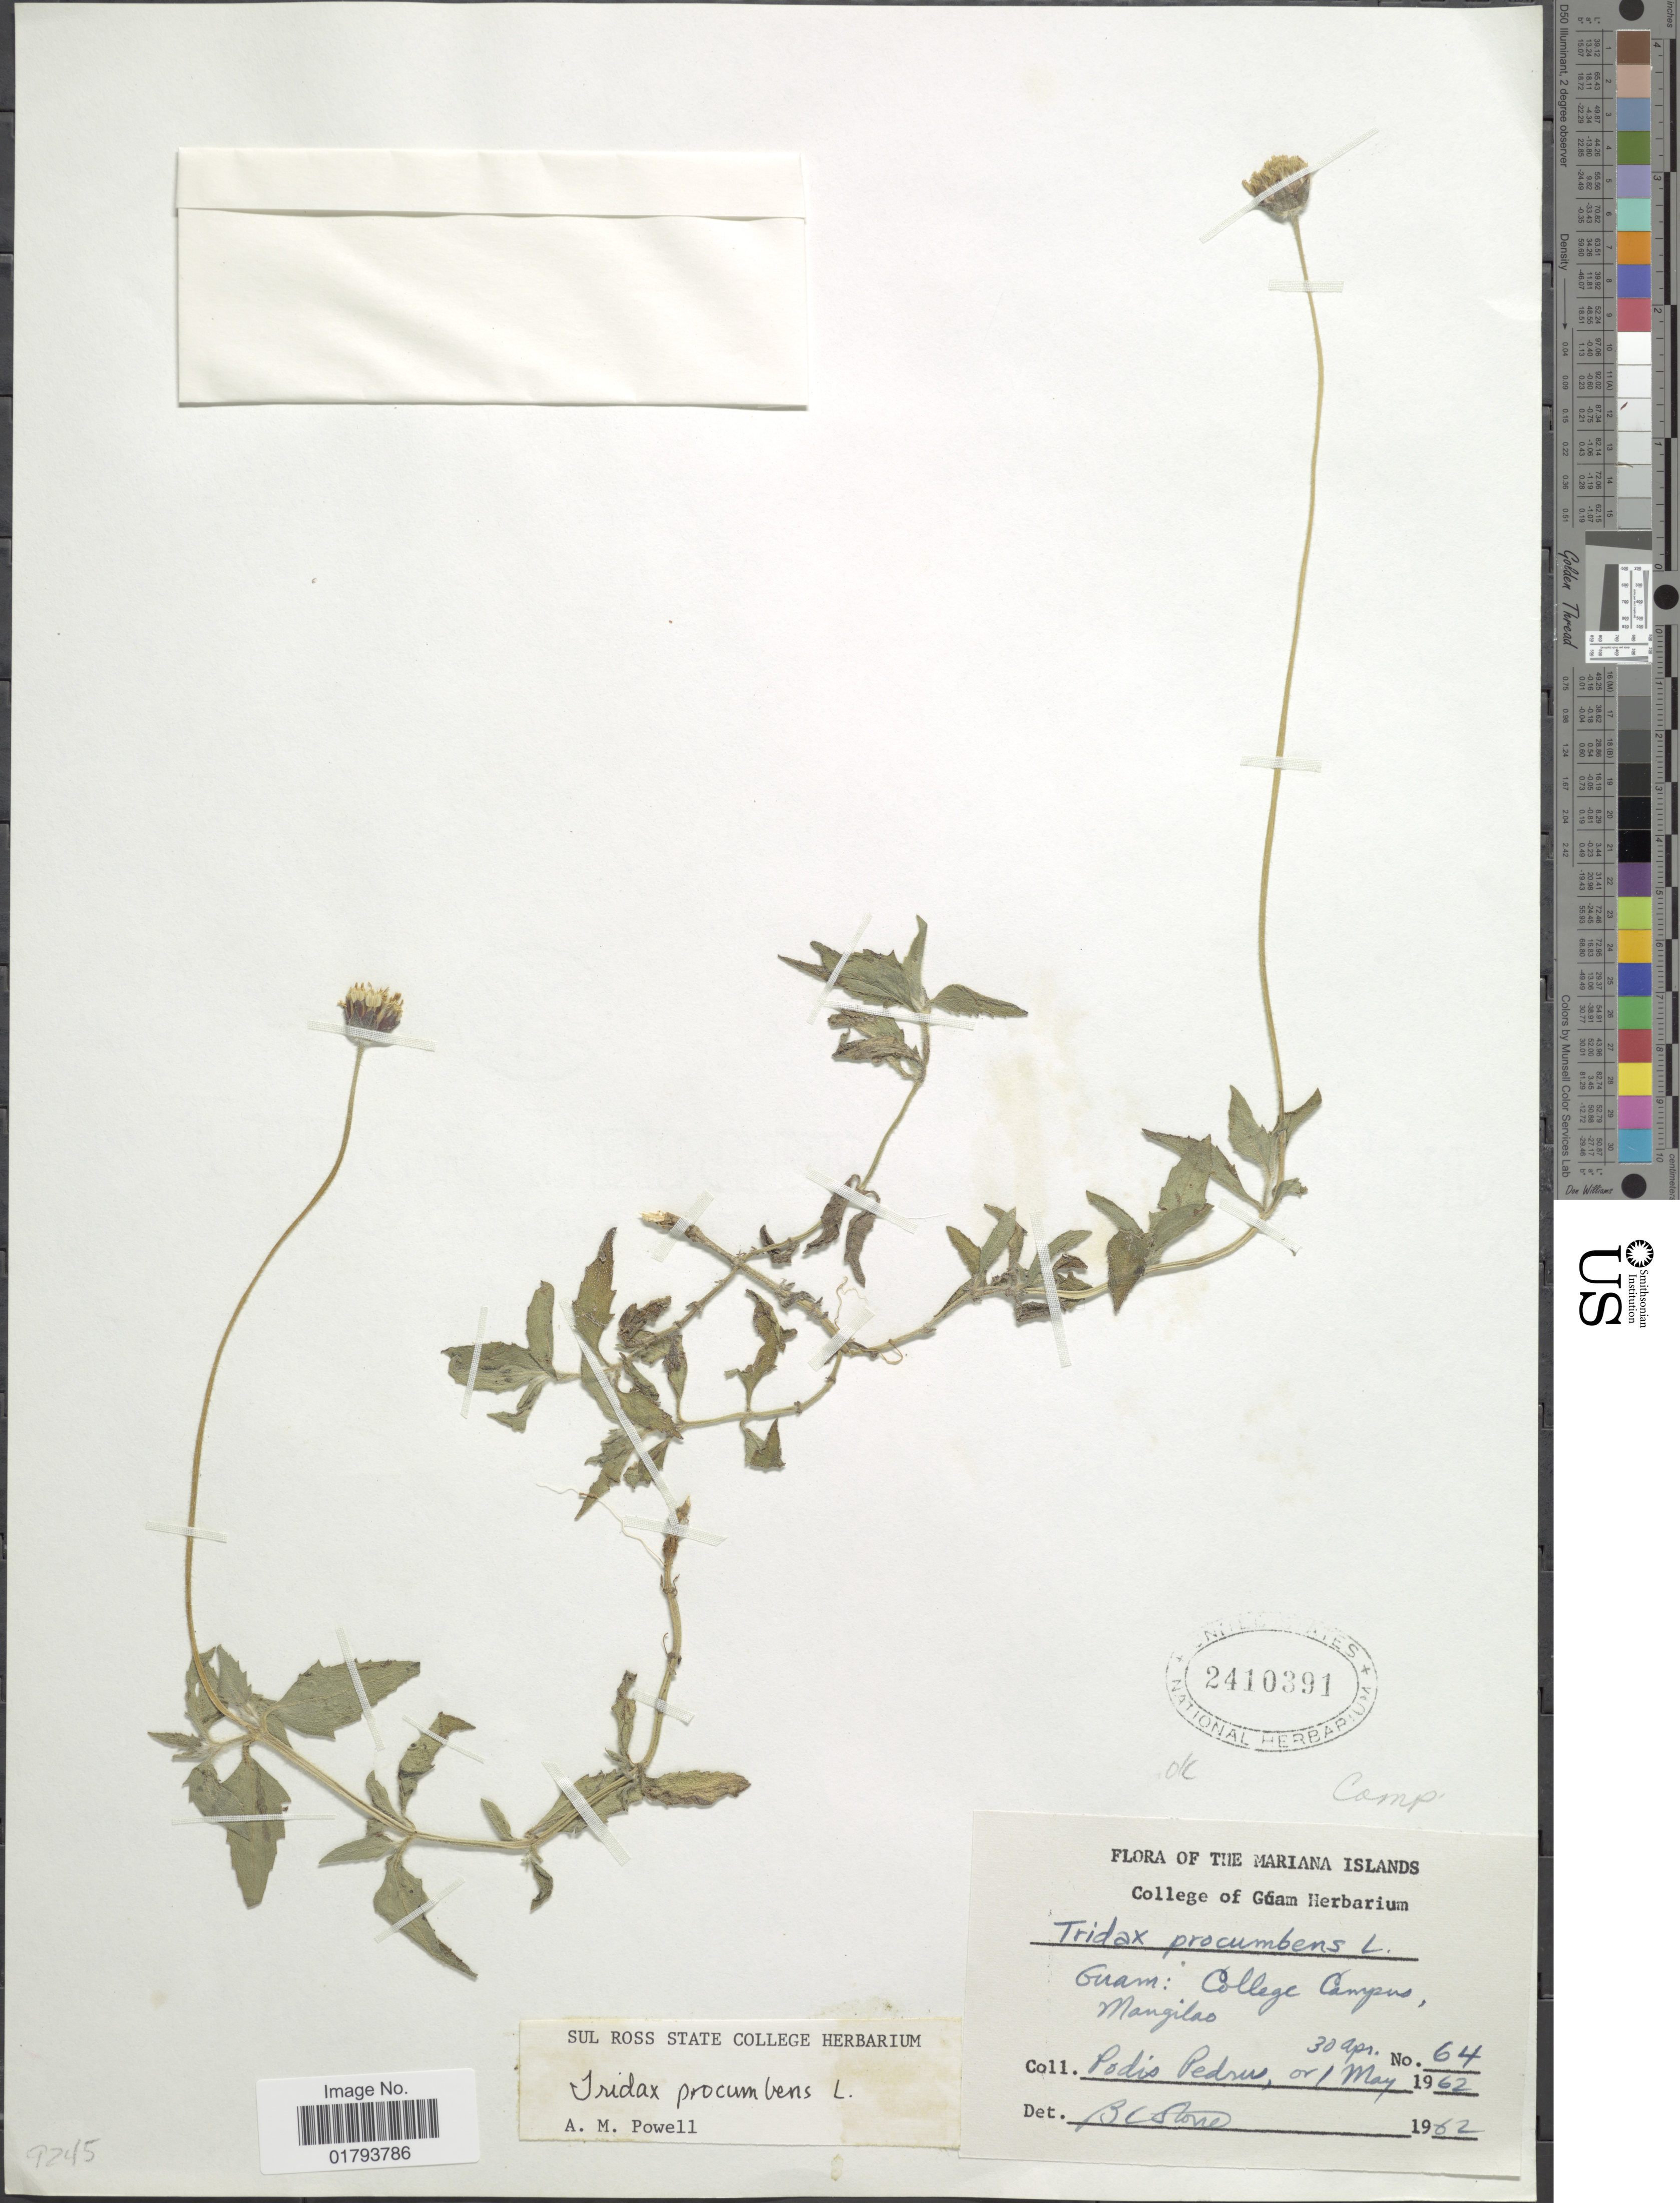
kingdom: Plantae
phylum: Tracheophyta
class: Magnoliopsida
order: Asterales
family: Asteraceae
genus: Tridax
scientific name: Tridax procumbens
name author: L.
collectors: P. Pedrus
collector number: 64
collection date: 1962-04-30/1962-05-01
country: Guam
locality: Mariana Islands, College Campus, Mangilao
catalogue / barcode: US 2410391